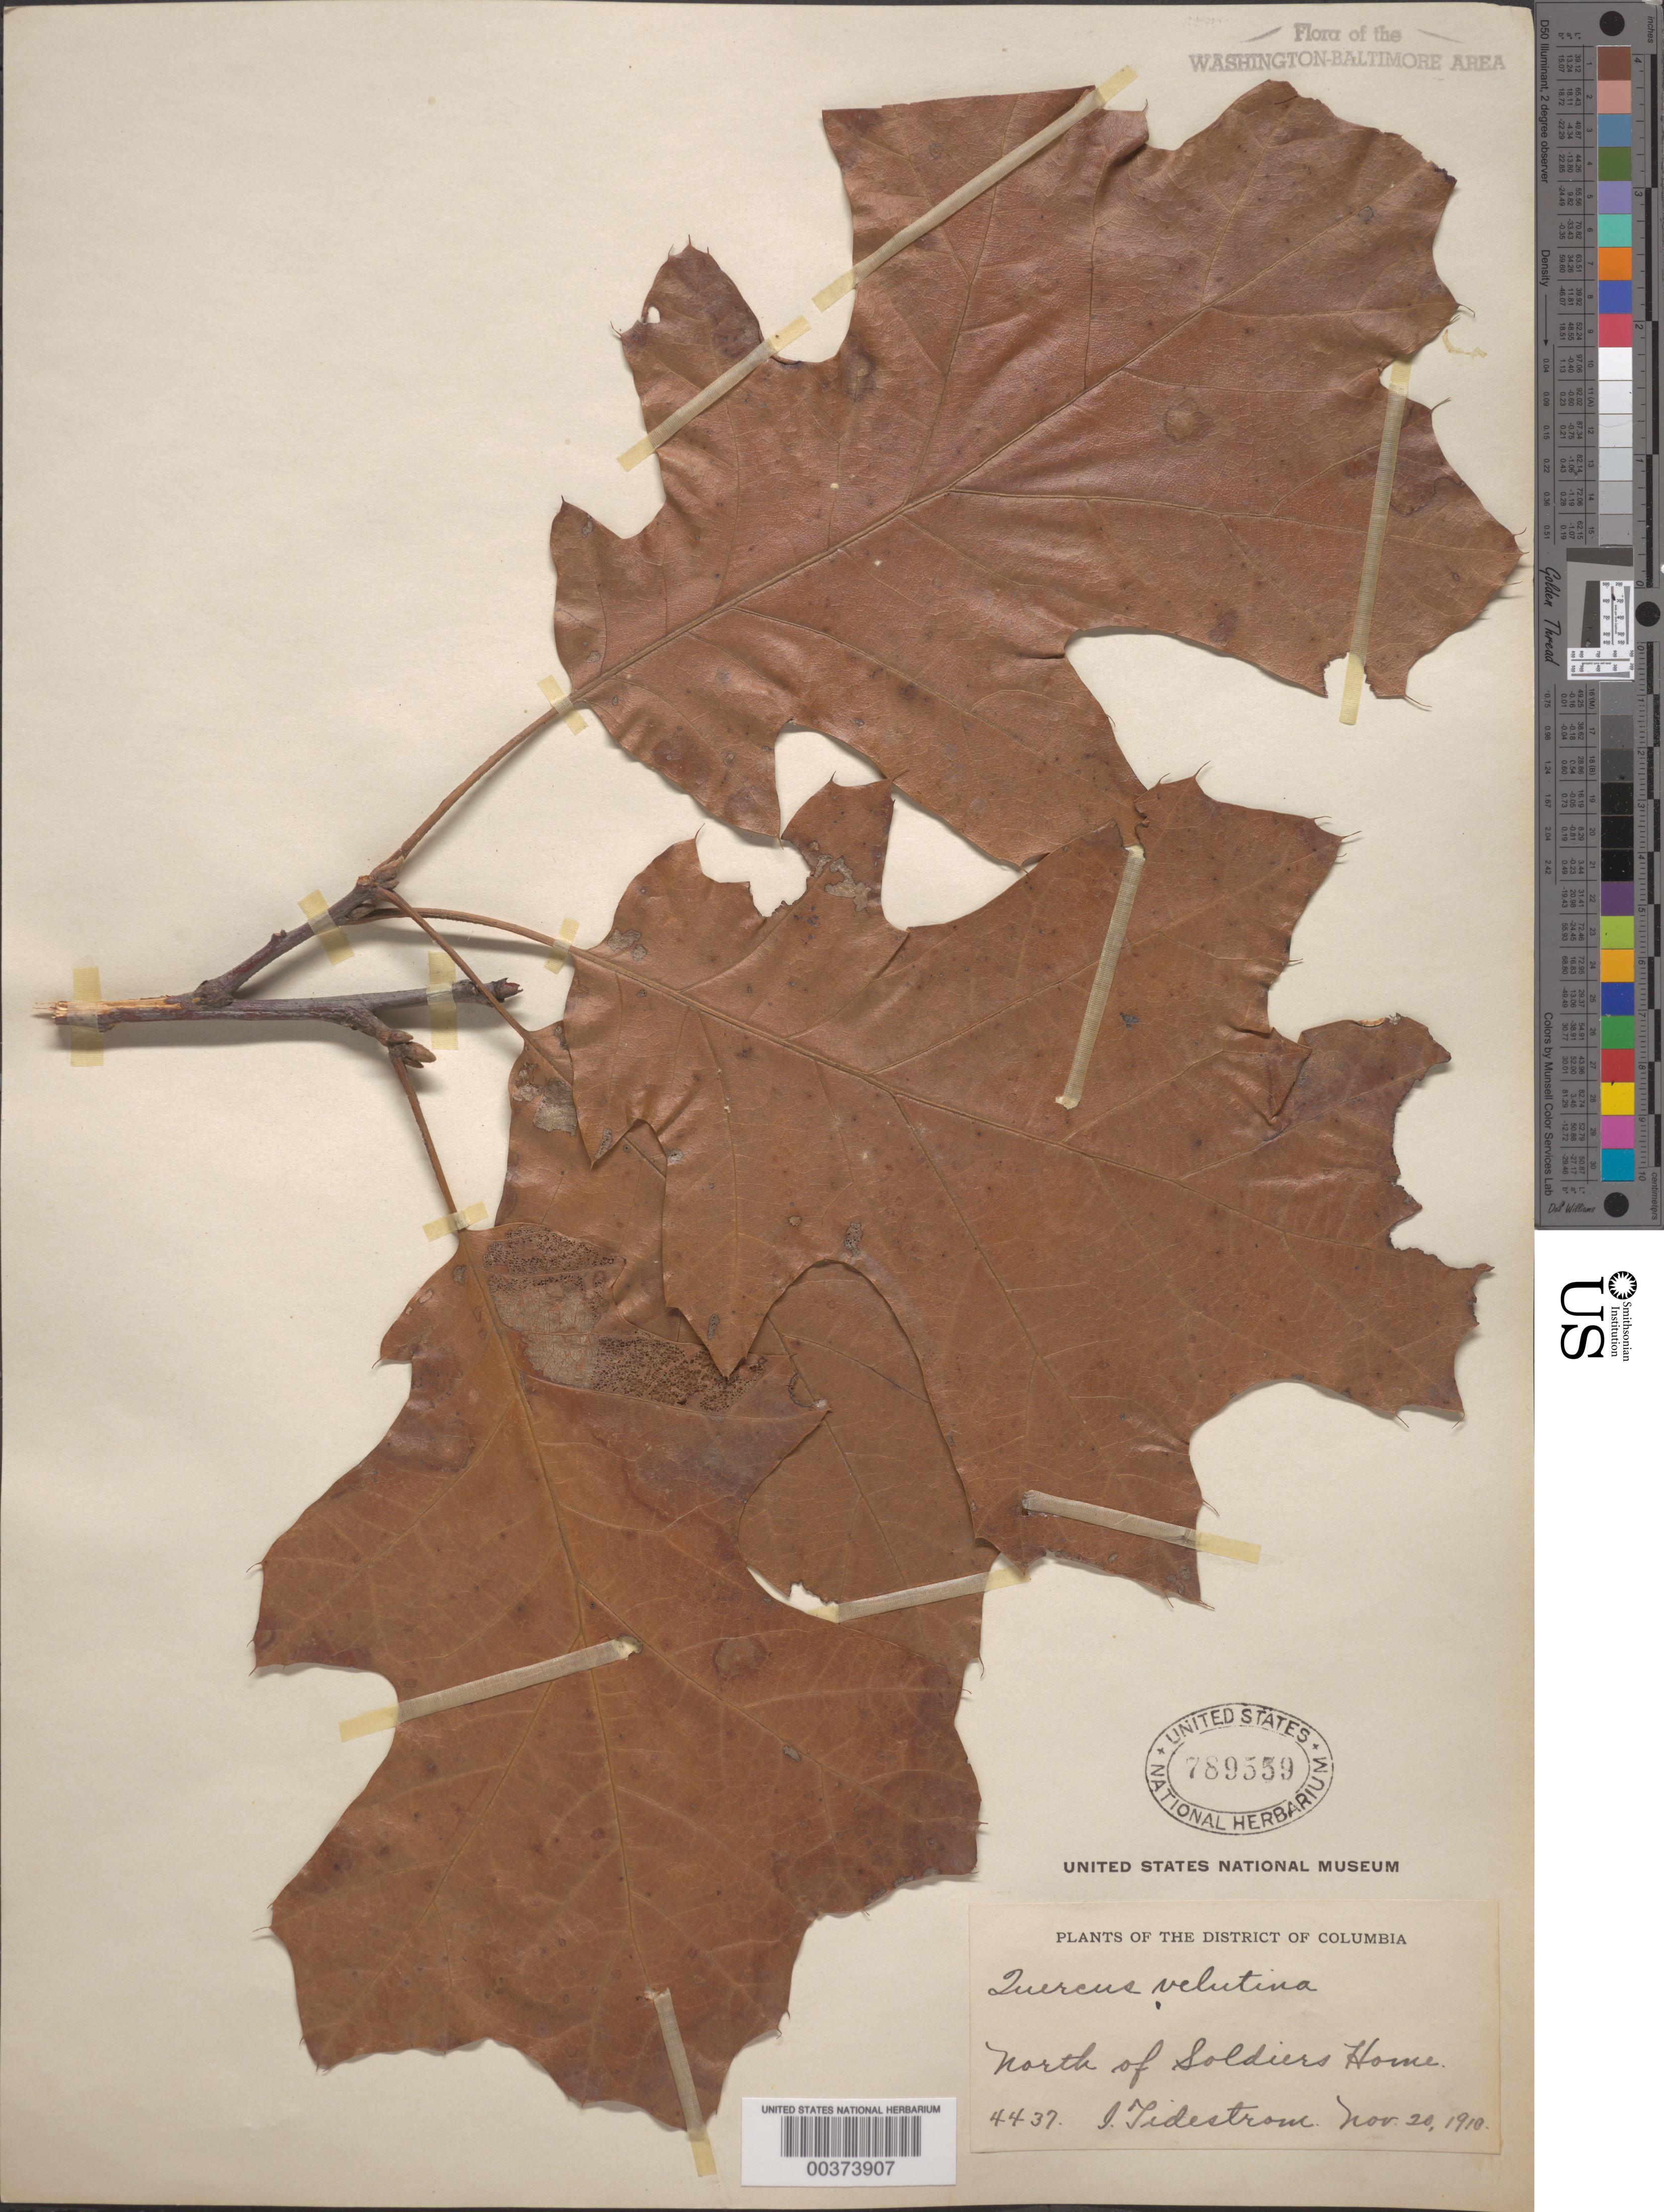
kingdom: Plantae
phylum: Tracheophyta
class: Magnoliopsida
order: Fagales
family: Fagaceae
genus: Quercus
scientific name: Quercus velutina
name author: Lam.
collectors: I. F. Tidestrom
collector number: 4437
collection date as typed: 20 Nov 1910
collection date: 1910-11-20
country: United States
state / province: District of Columbia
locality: North of Soldiers Home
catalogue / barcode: US 789559